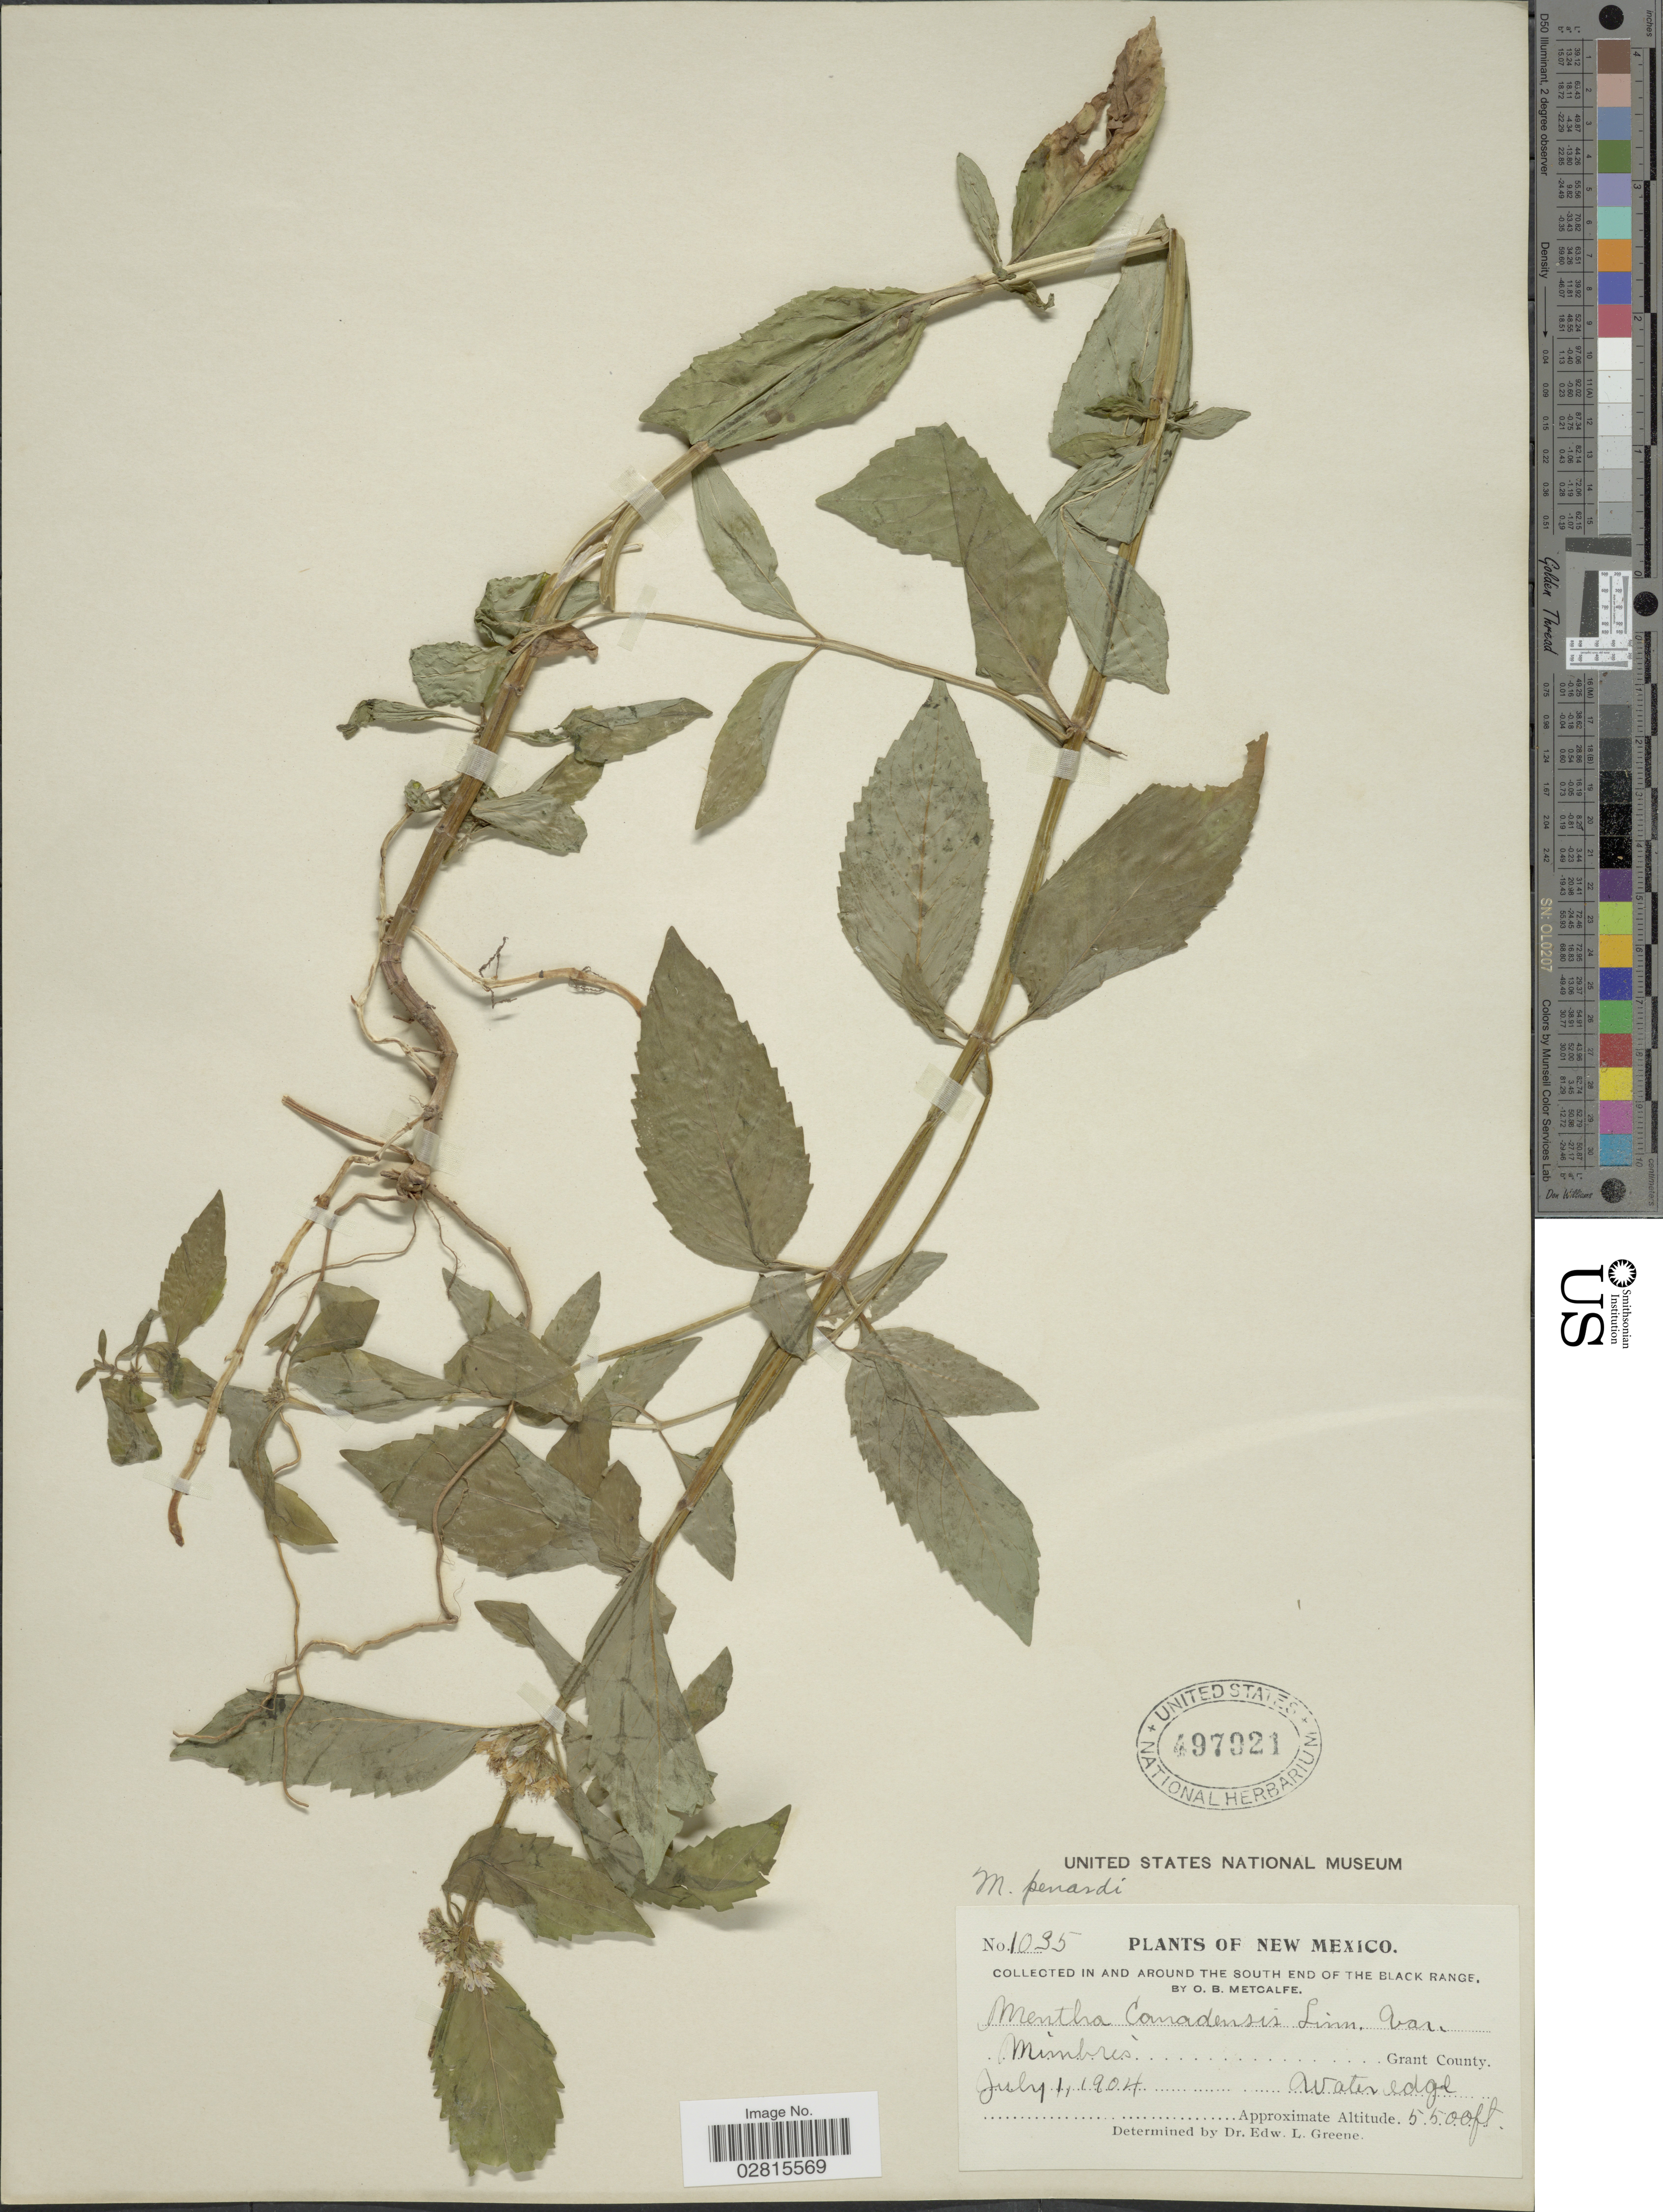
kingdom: Plantae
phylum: Tracheophyta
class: Magnoliopsida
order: Lamiales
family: Lamiaceae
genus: Mentha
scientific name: Mentha penardii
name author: (Briq.) Rydb.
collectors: O. B. Metcalfe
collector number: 1035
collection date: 1904-07-01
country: United States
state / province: New Mexico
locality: In and around the south end of the Black Range, Mimbris, Grant County, water edge.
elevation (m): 1676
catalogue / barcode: US 497921